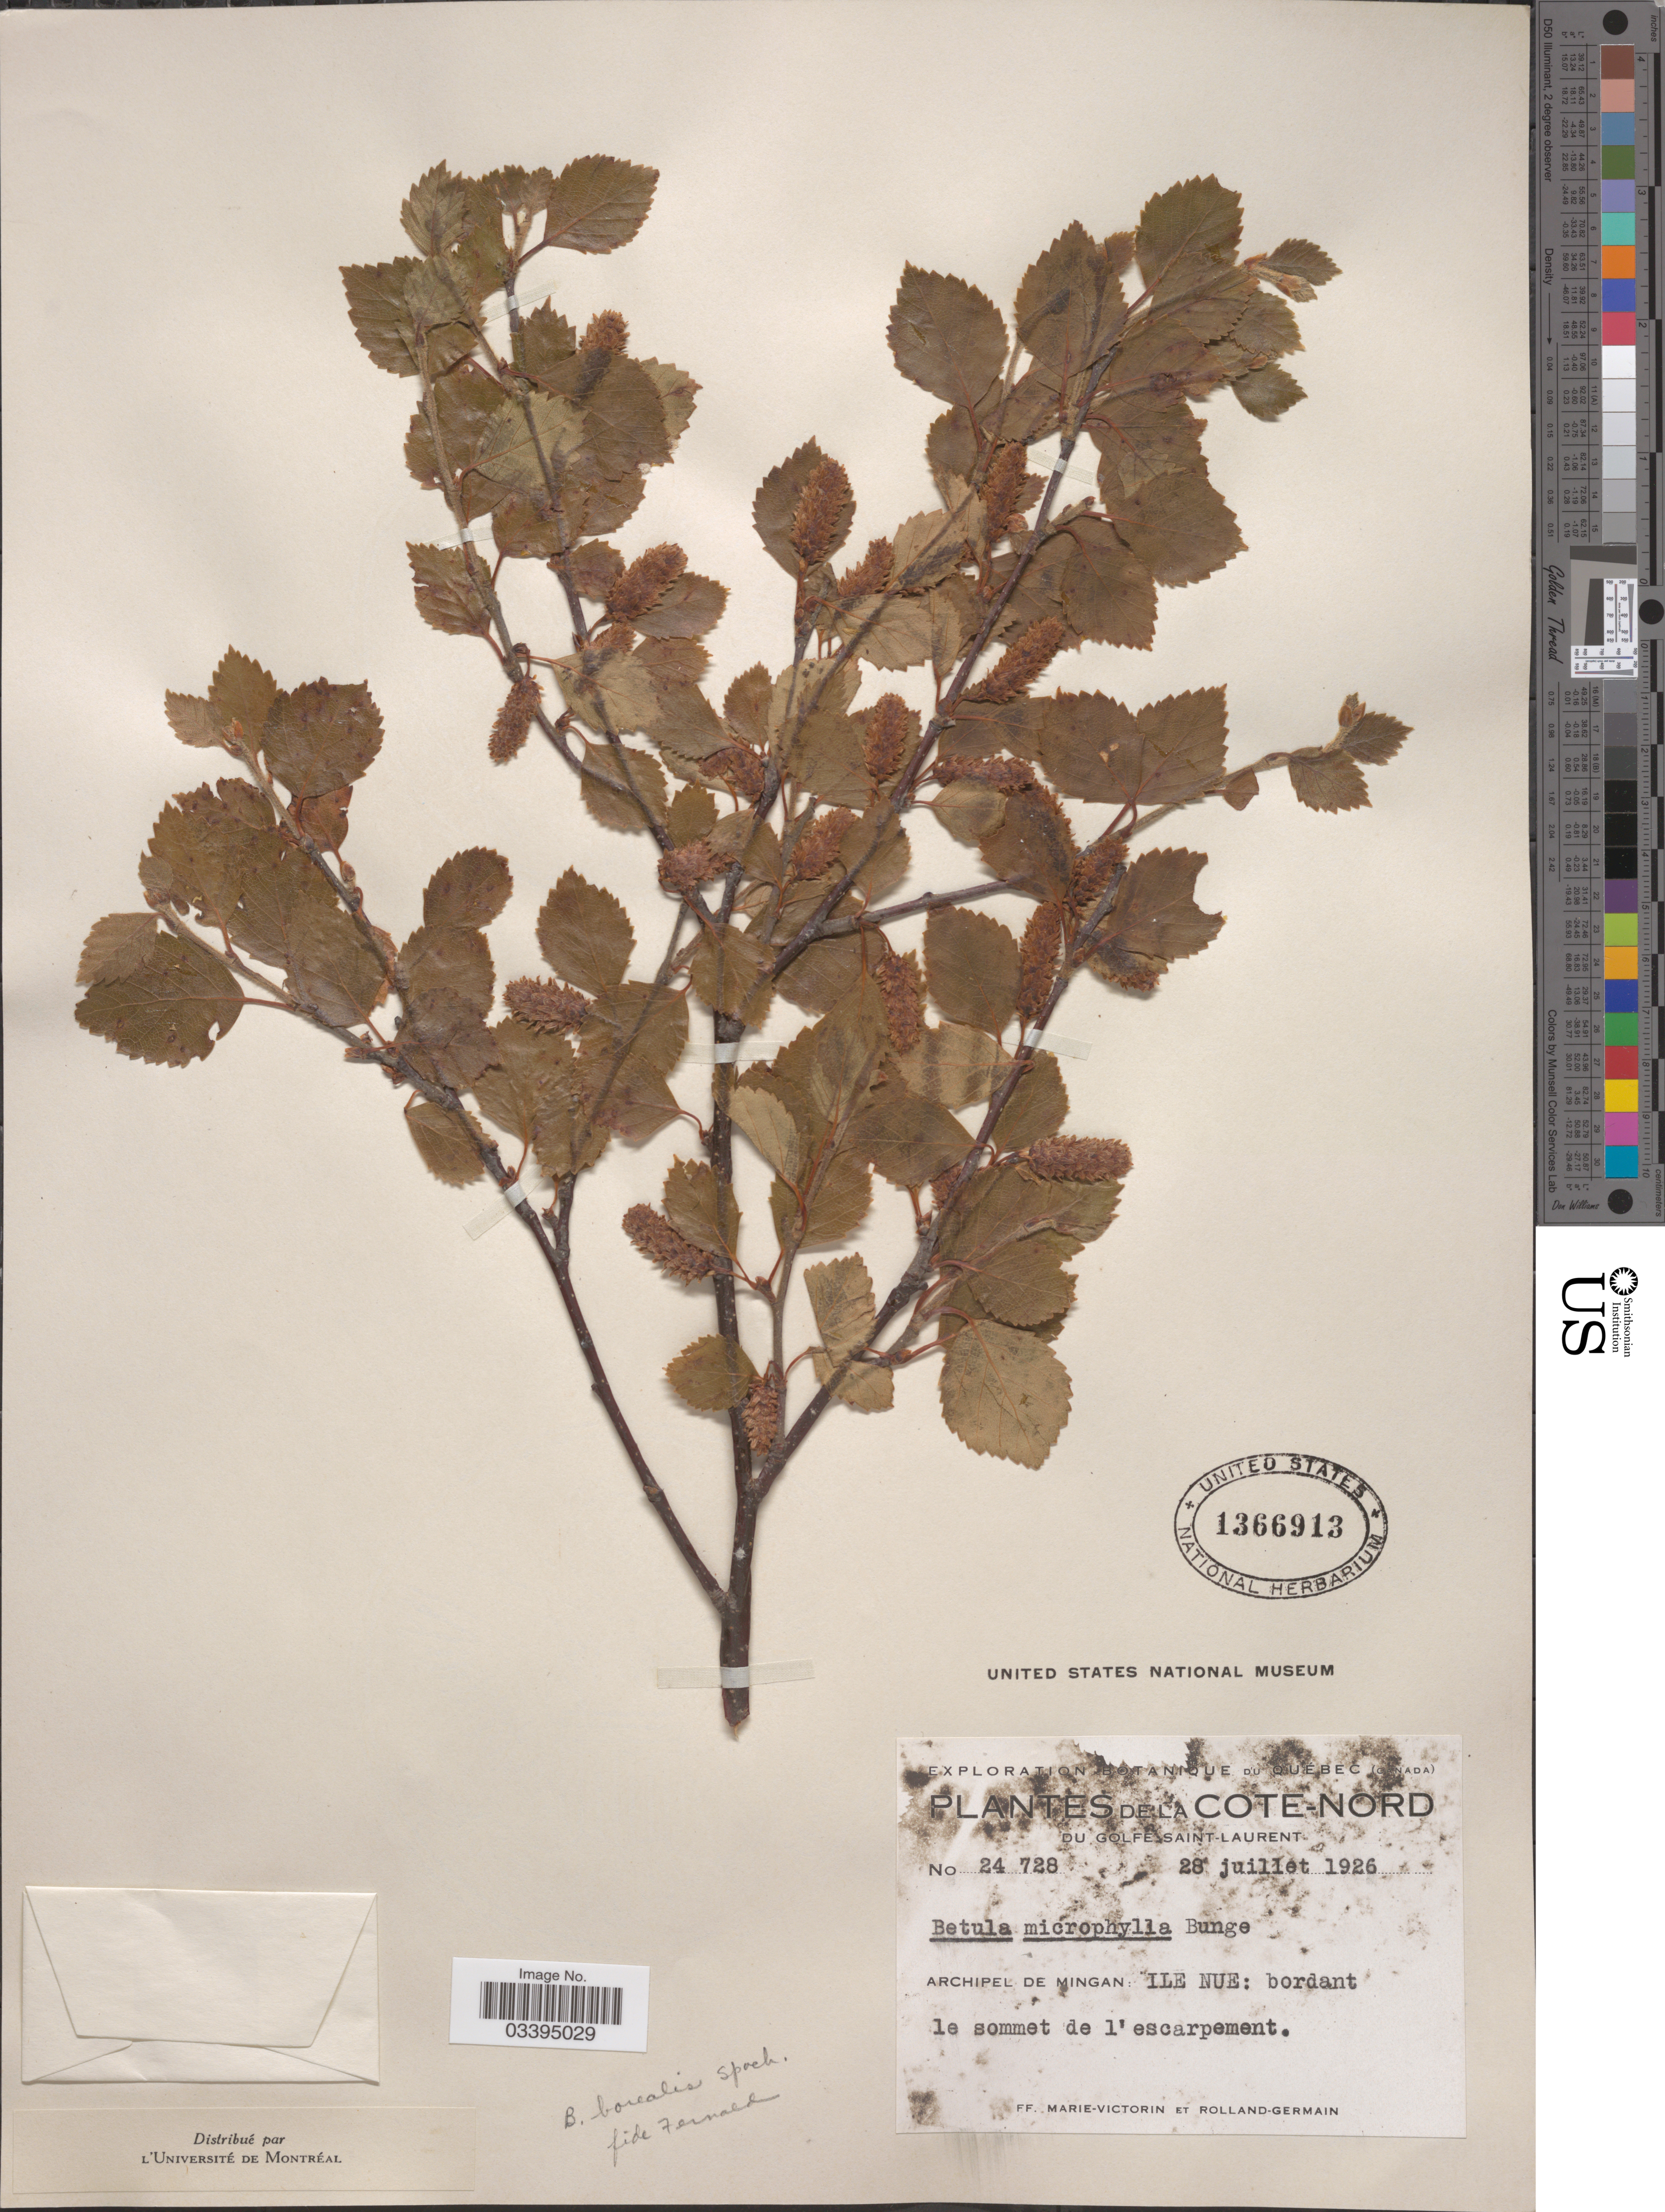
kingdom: Plantae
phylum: Tracheophyta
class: Magnoliopsida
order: Fagales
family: Betulaceae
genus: Betula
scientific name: Betula borealis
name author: Spach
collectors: F. Marie-Victorin & Rolland-Germain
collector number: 24728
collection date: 1926-07-28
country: Canada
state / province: Quebec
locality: Cote-Nord. Du Golfe Saint-Laurent. Archipel de Mingan: Ile Nue: bordant.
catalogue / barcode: US 1366913